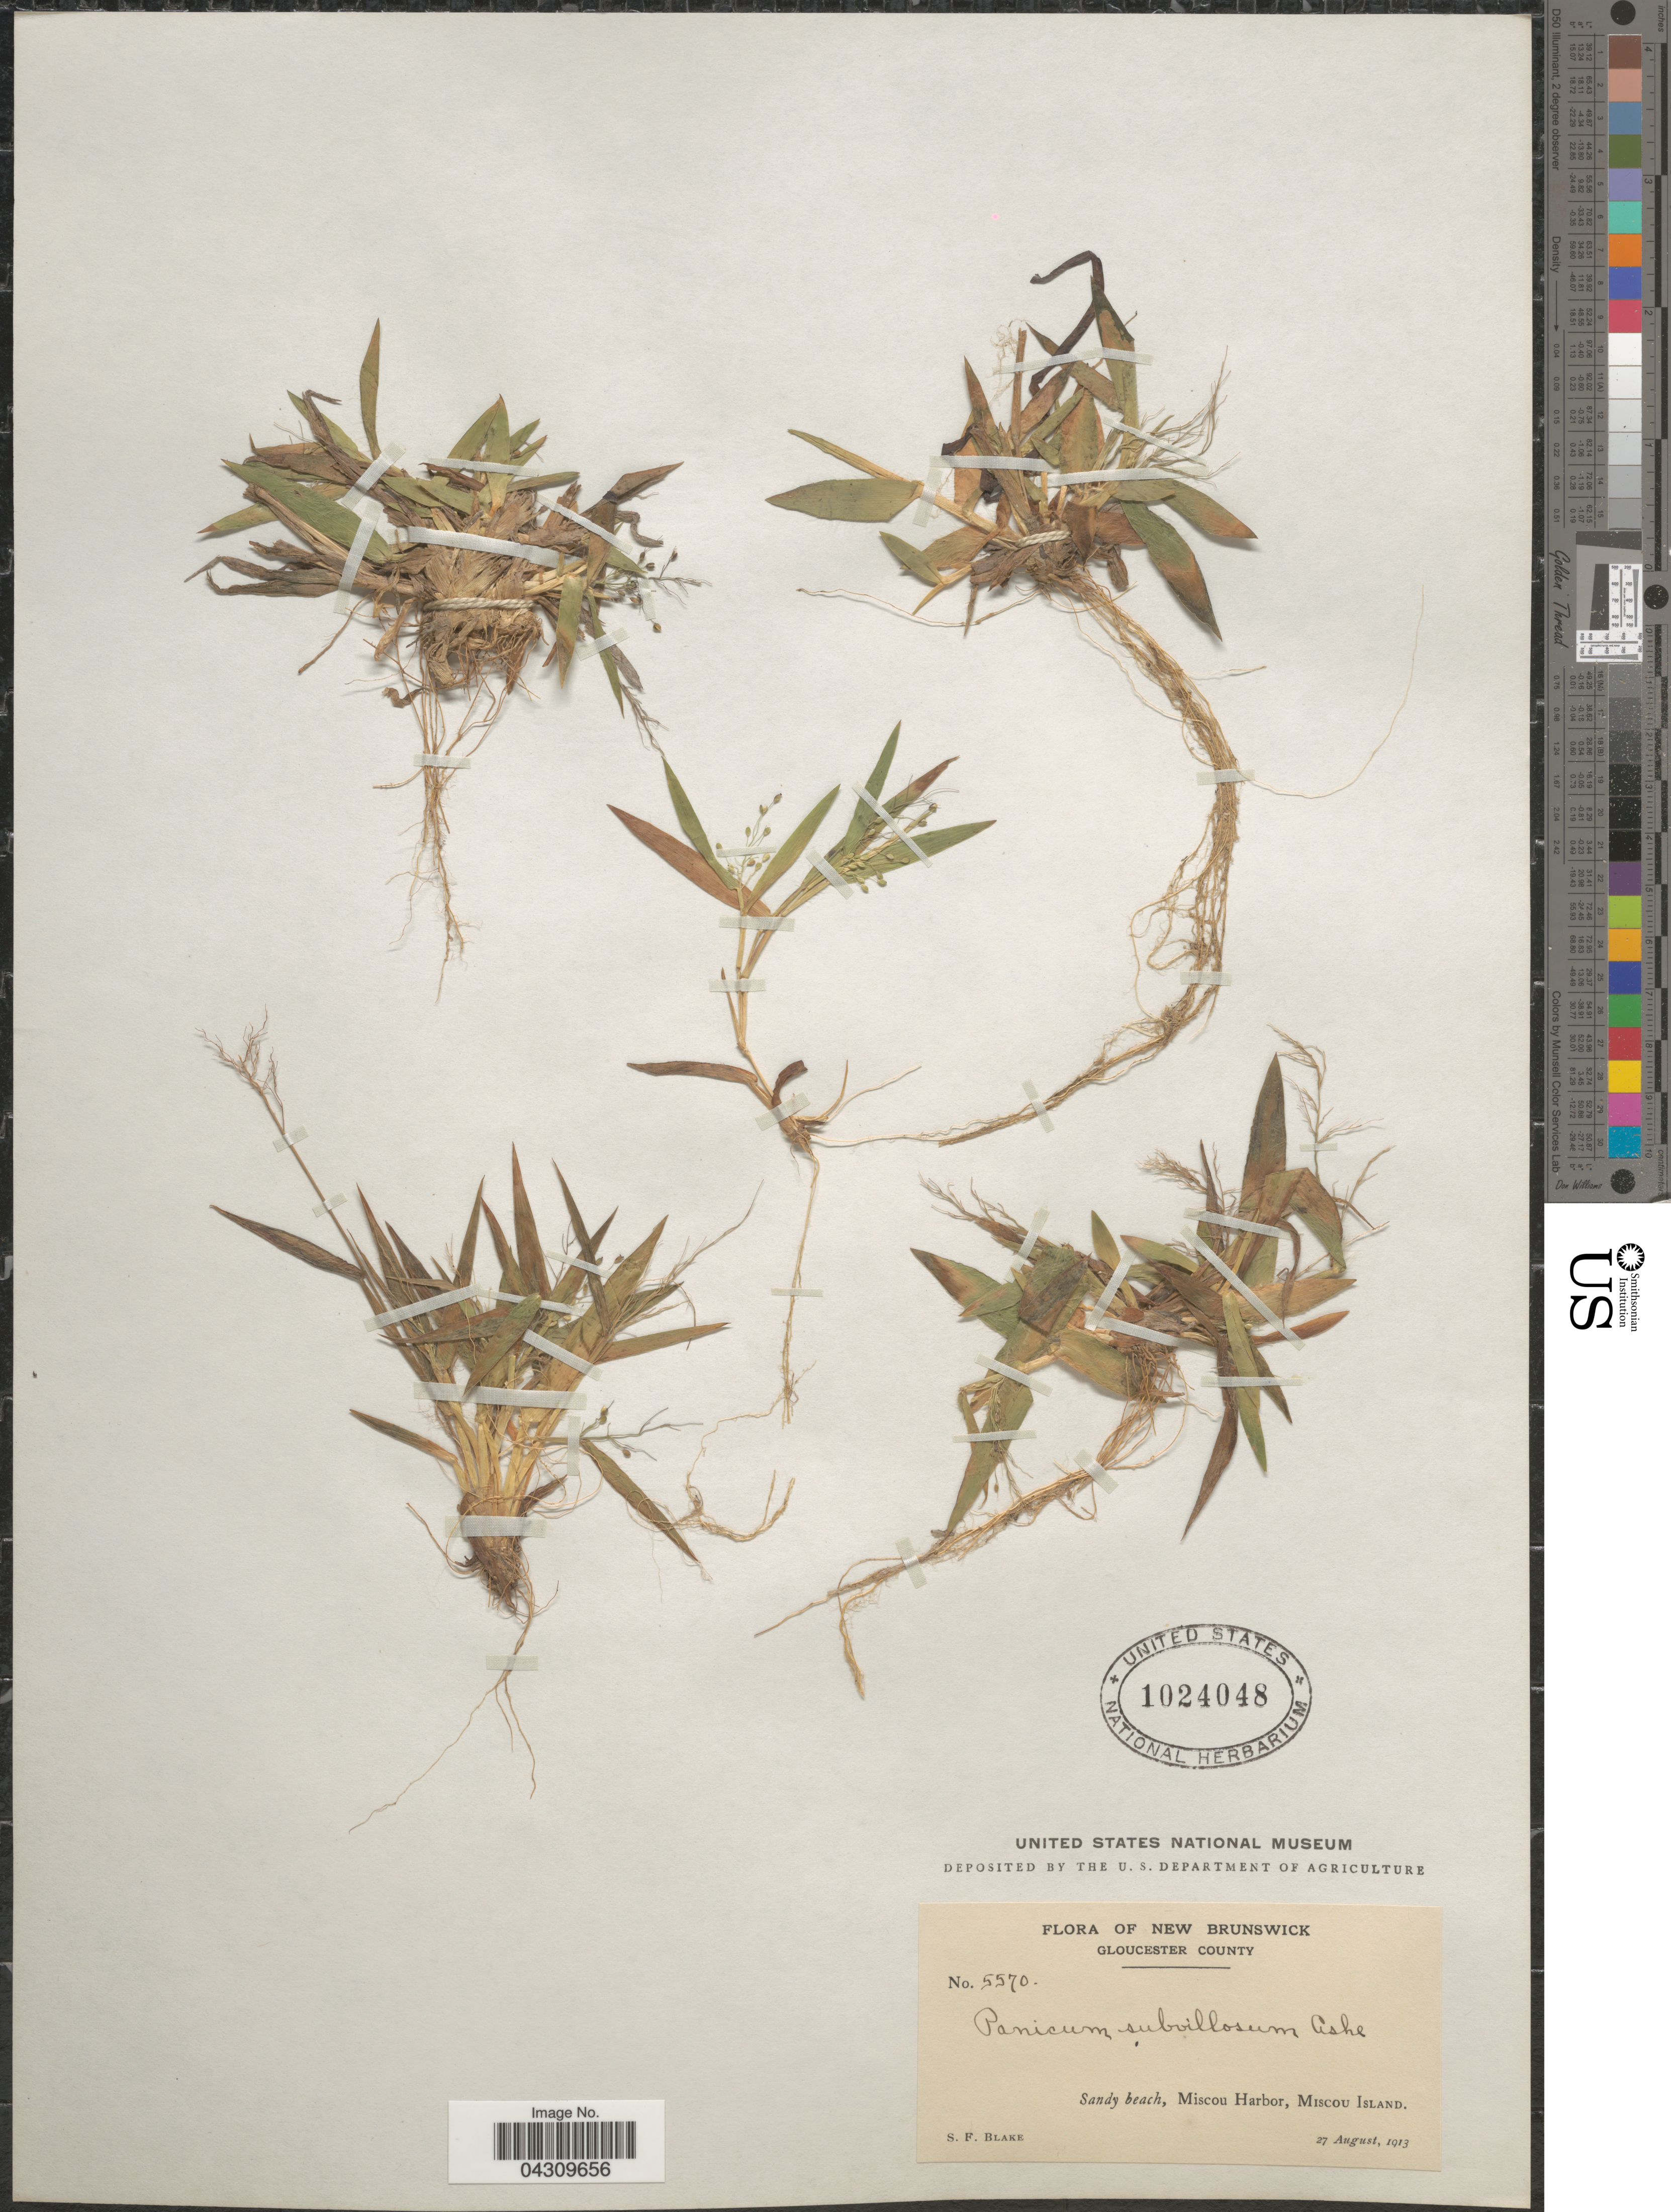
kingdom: Plantae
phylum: Tracheophyta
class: Liliopsida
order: Poales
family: Poaceae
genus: Dichanthelium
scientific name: Dichanthelium acuminatum var. acuminatum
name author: (Sw.) Gould & C.A. Clark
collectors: S. Blake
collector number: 5570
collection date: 1913-08-27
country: Canada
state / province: New Brunswick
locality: Gloucester County. Sandy beach, Miscou Harbor, Miscou Island.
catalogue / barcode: US 1024048